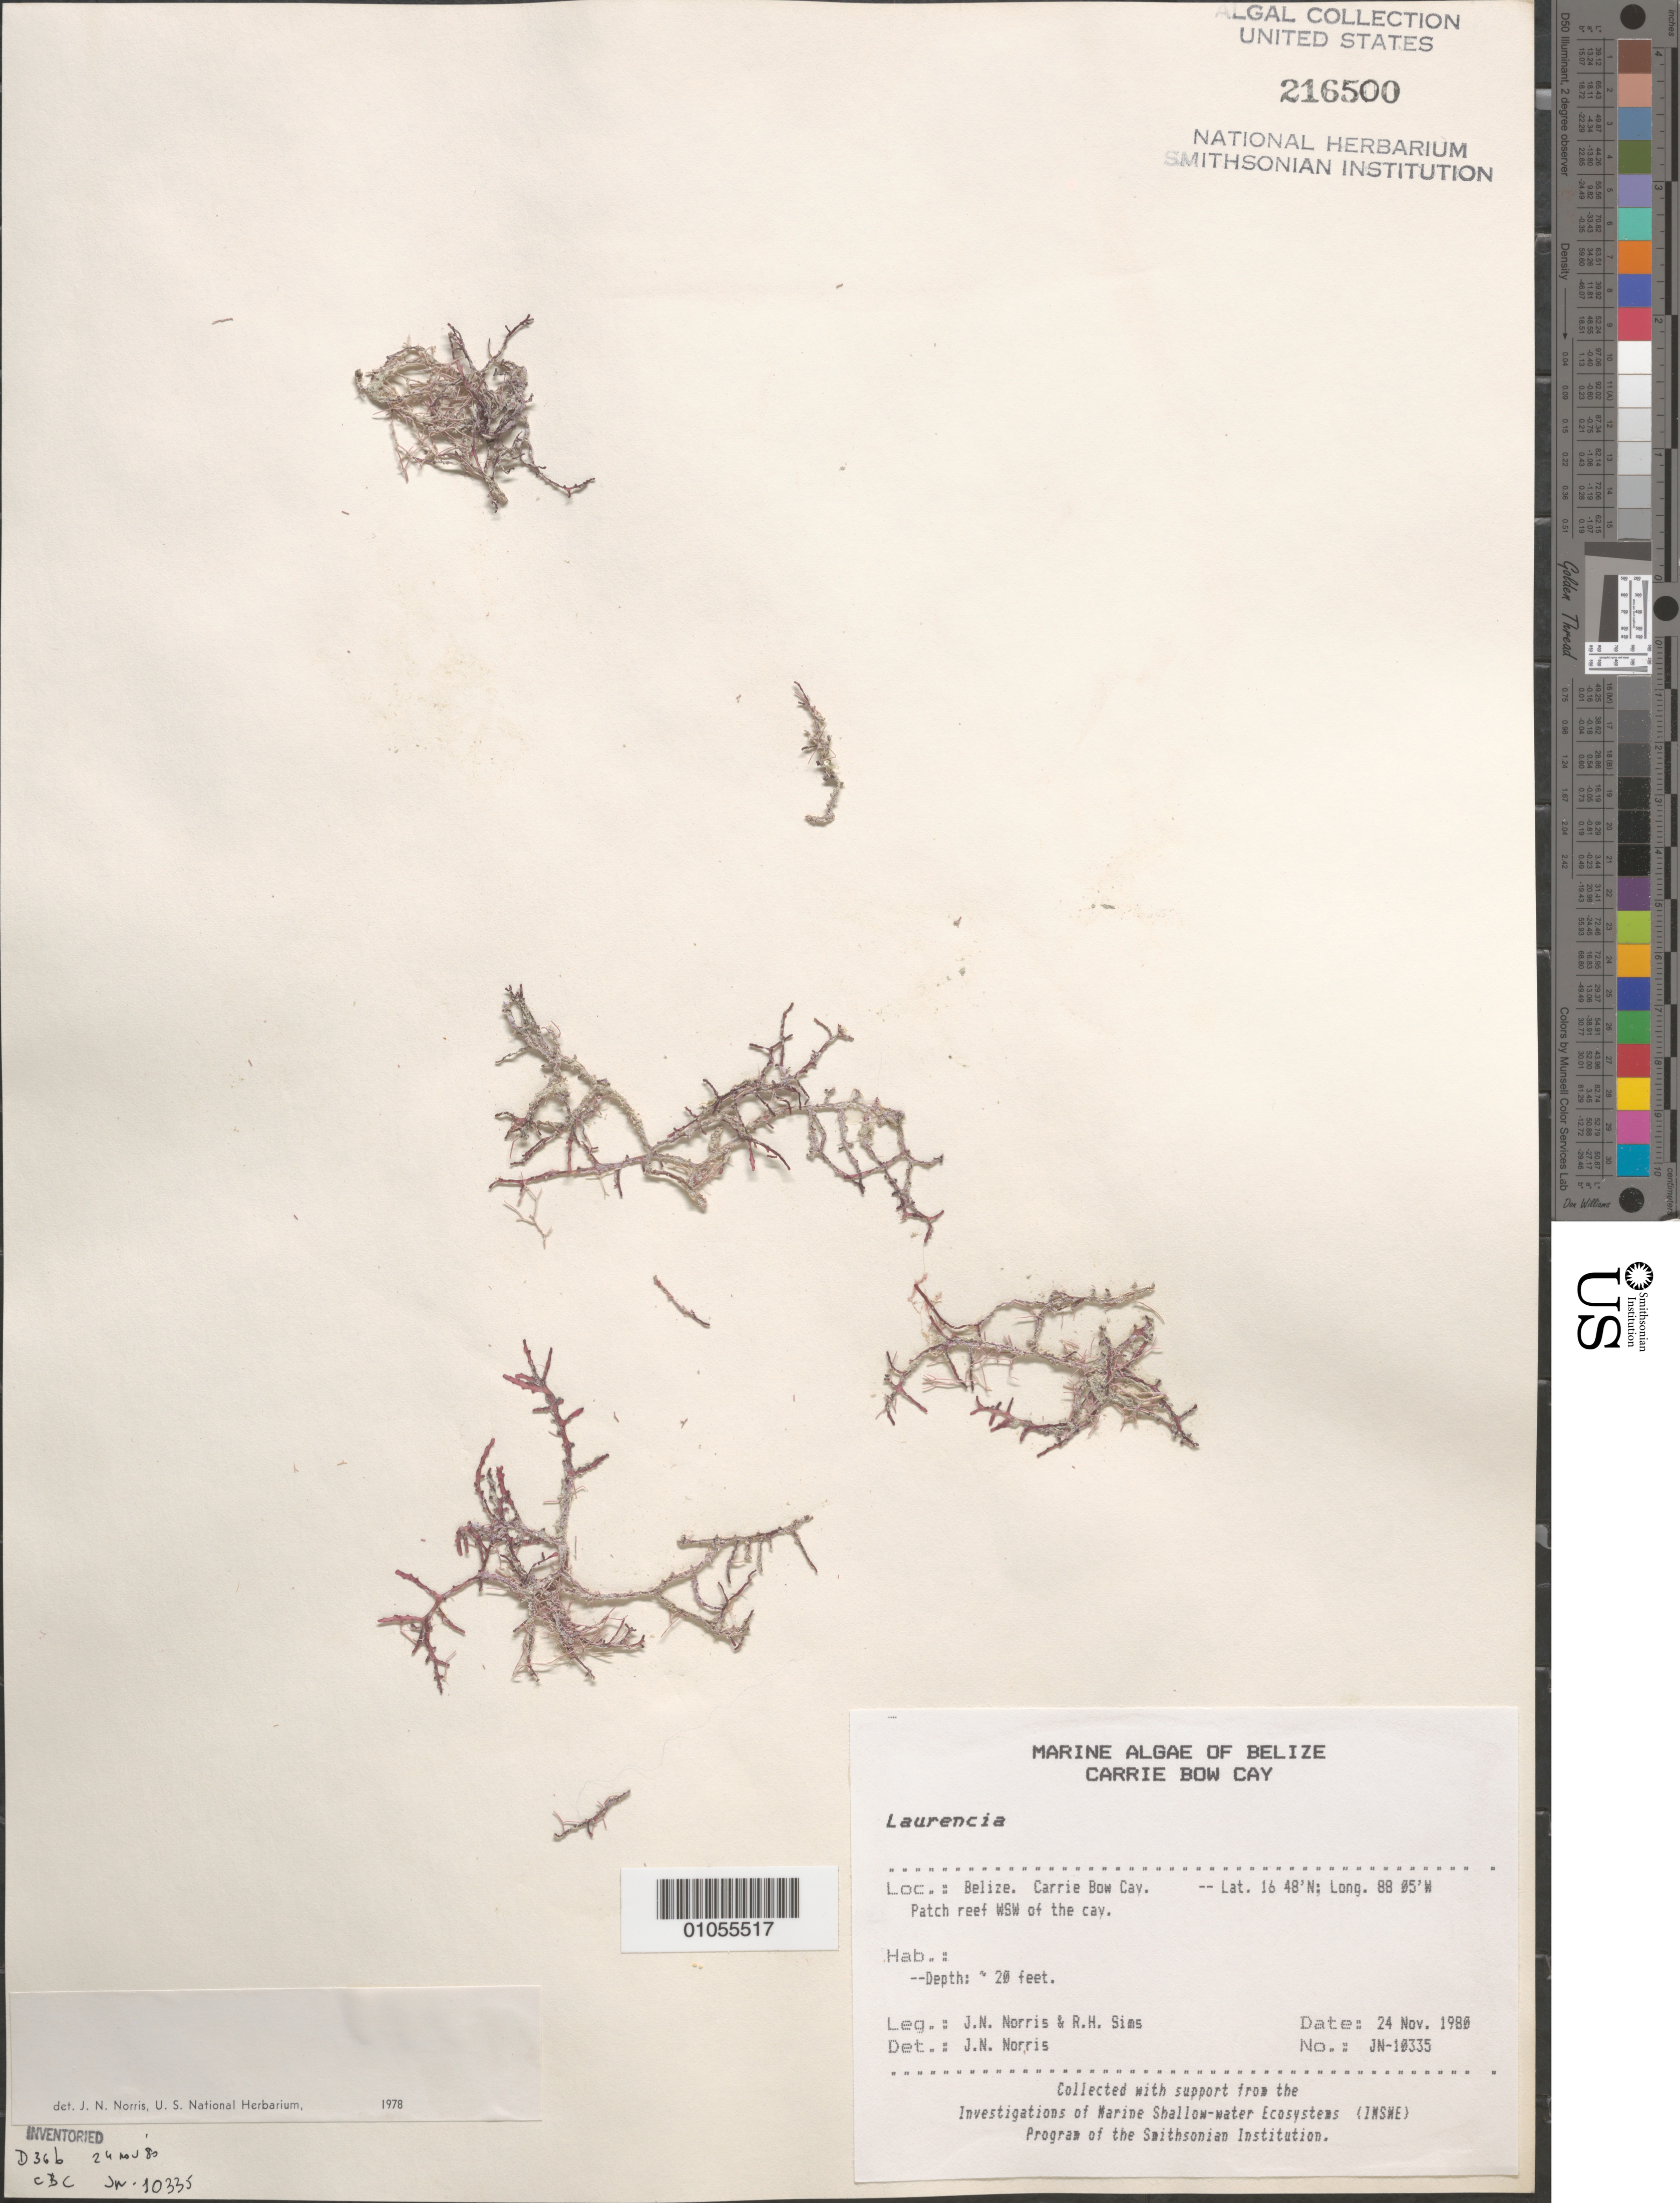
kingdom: Plantae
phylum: Rhodophyta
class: Florideophyceae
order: Ceramiales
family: Rhodomelaceae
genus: Laurencia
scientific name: Laurencia sp.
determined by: Norris, James N.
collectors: J. N. Norris & R. H. Sims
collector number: JN-10335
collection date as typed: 24 Nov 1980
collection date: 1980-11-24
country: Belize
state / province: Stann Creek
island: Carrie Bow Cay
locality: Patch reef west southwest of Carrie Bow Cay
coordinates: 16 48'N, 88 05'W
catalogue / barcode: US 216500